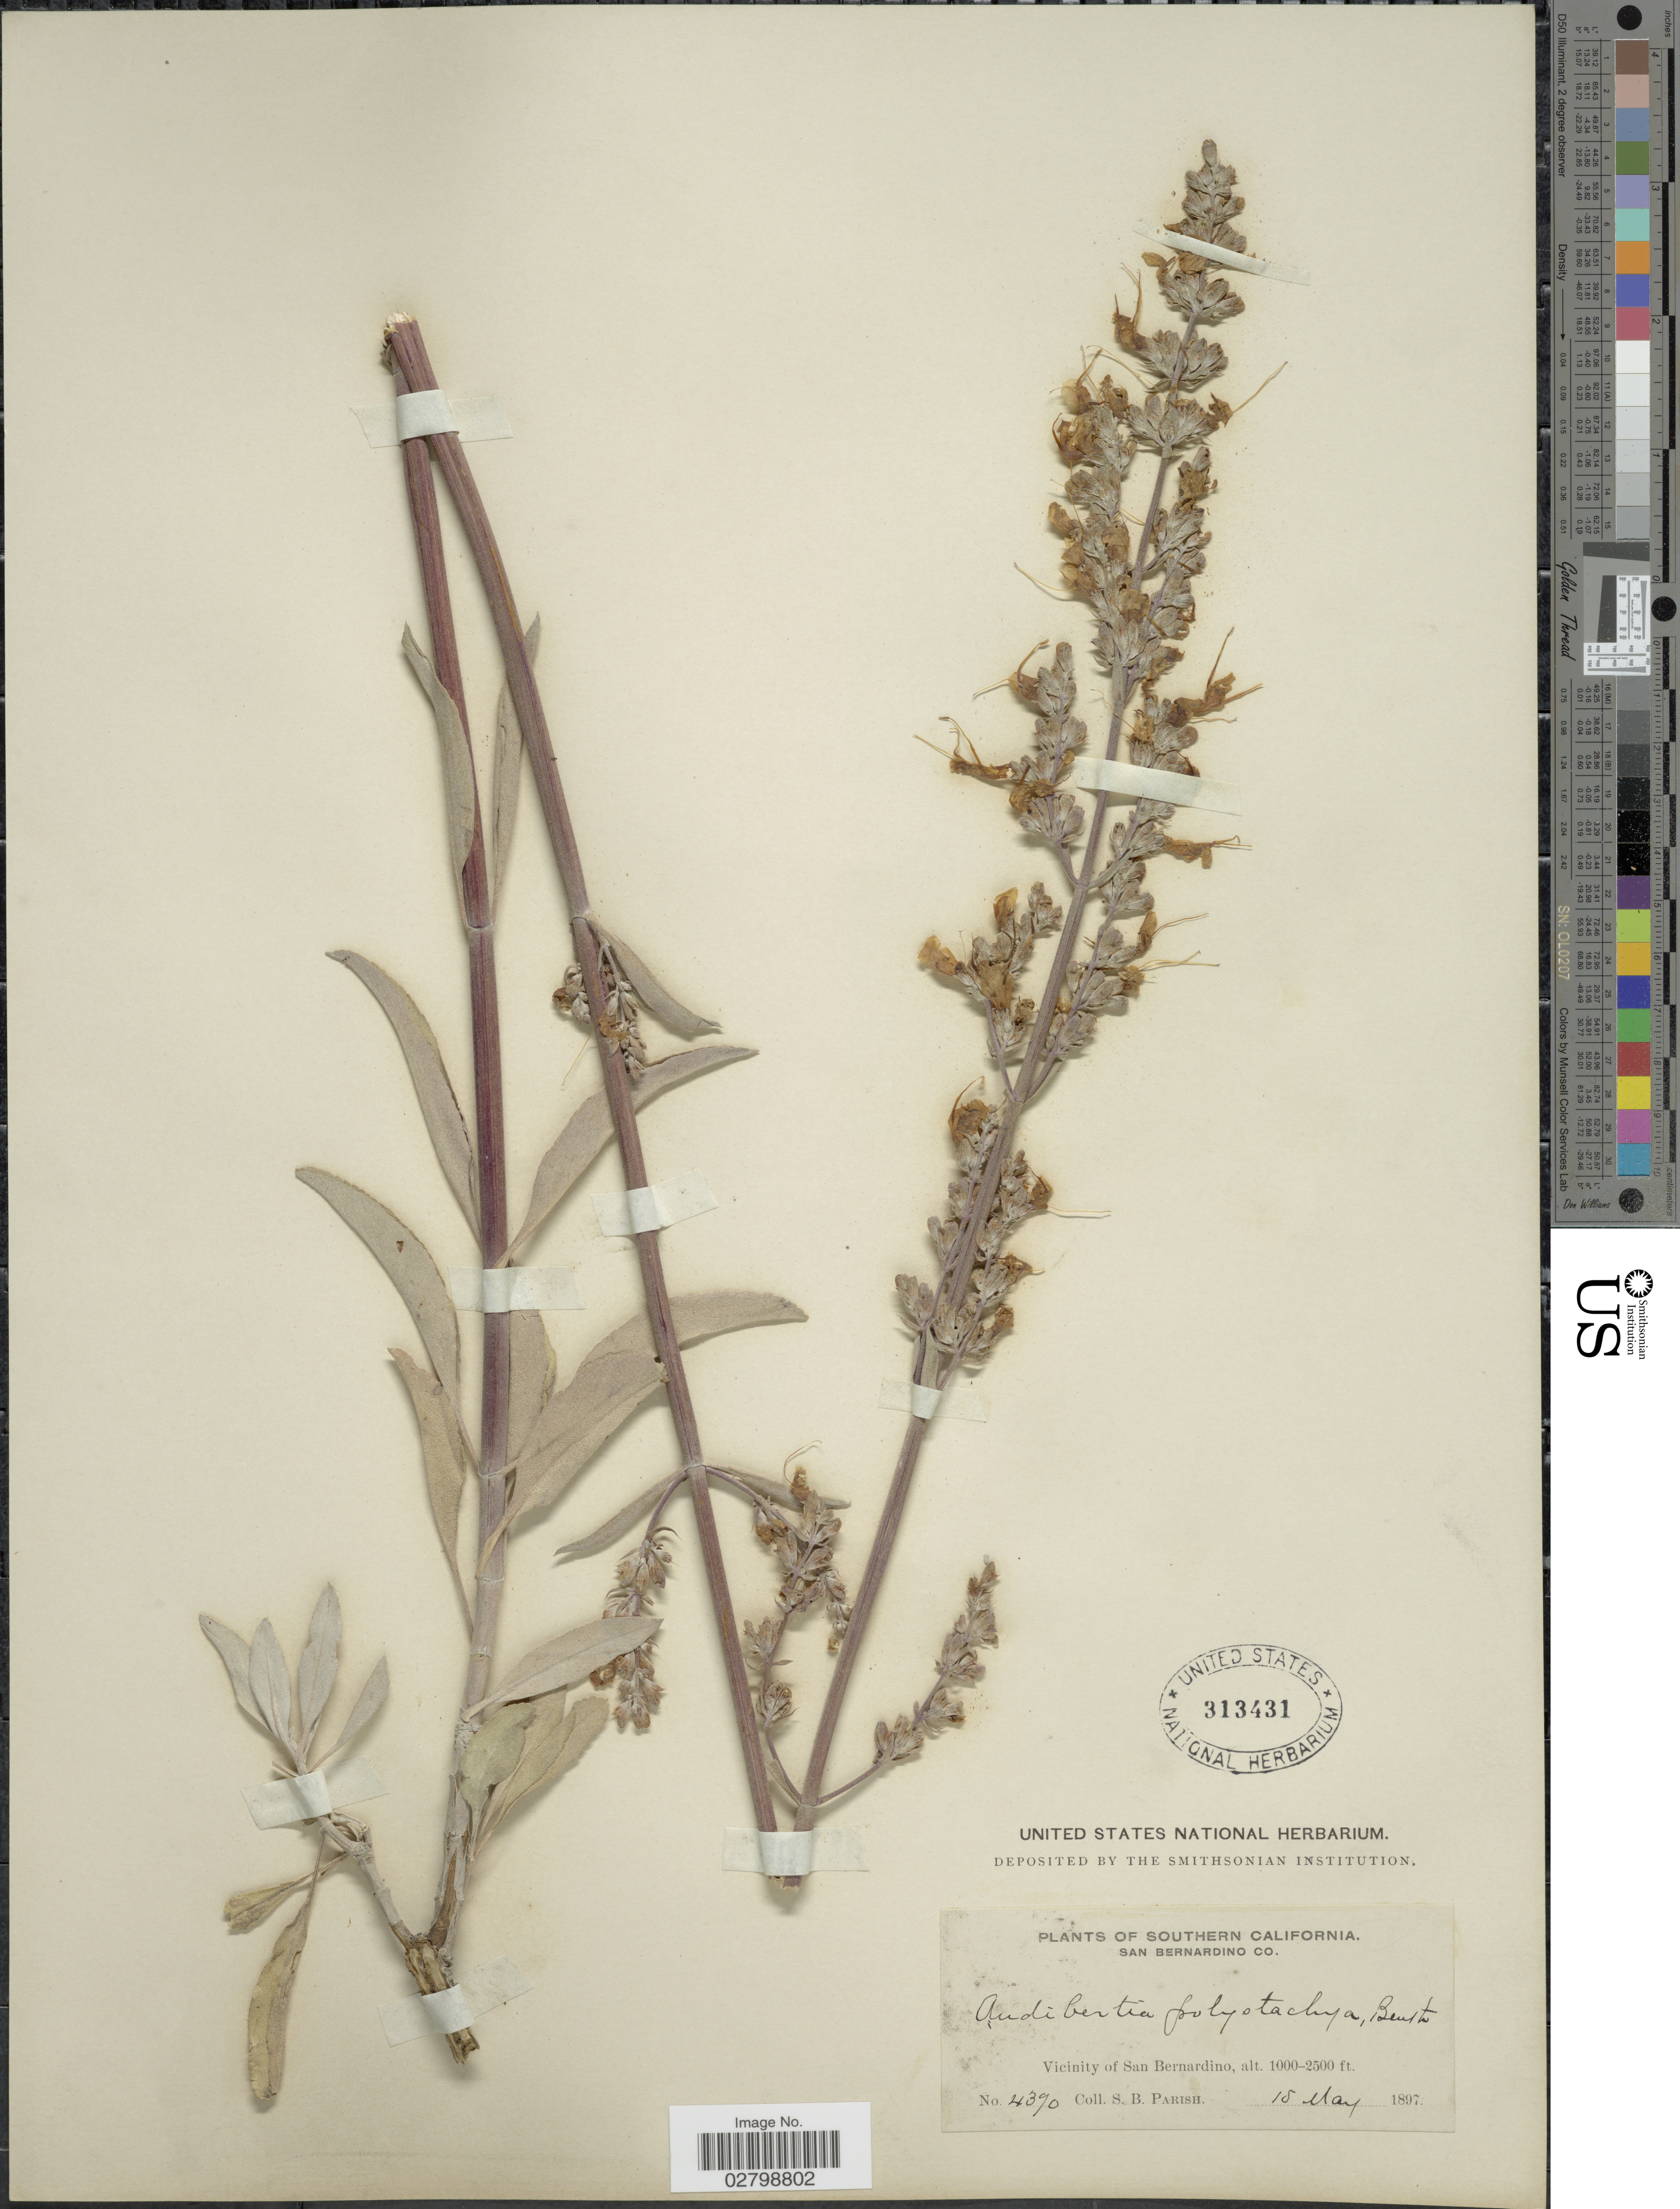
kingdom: Plantae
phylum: Tracheophyta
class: Magnoliopsida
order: Lamiales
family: Lamiaceae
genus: Salvia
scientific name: Salvia apiana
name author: Jeps.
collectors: S. B. Parish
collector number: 4390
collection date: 1897-05-15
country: United States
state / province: California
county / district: San Bernardino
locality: Southern California, San Bernardino Co., Vicinity of San Bernardino.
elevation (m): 305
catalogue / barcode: US 313431